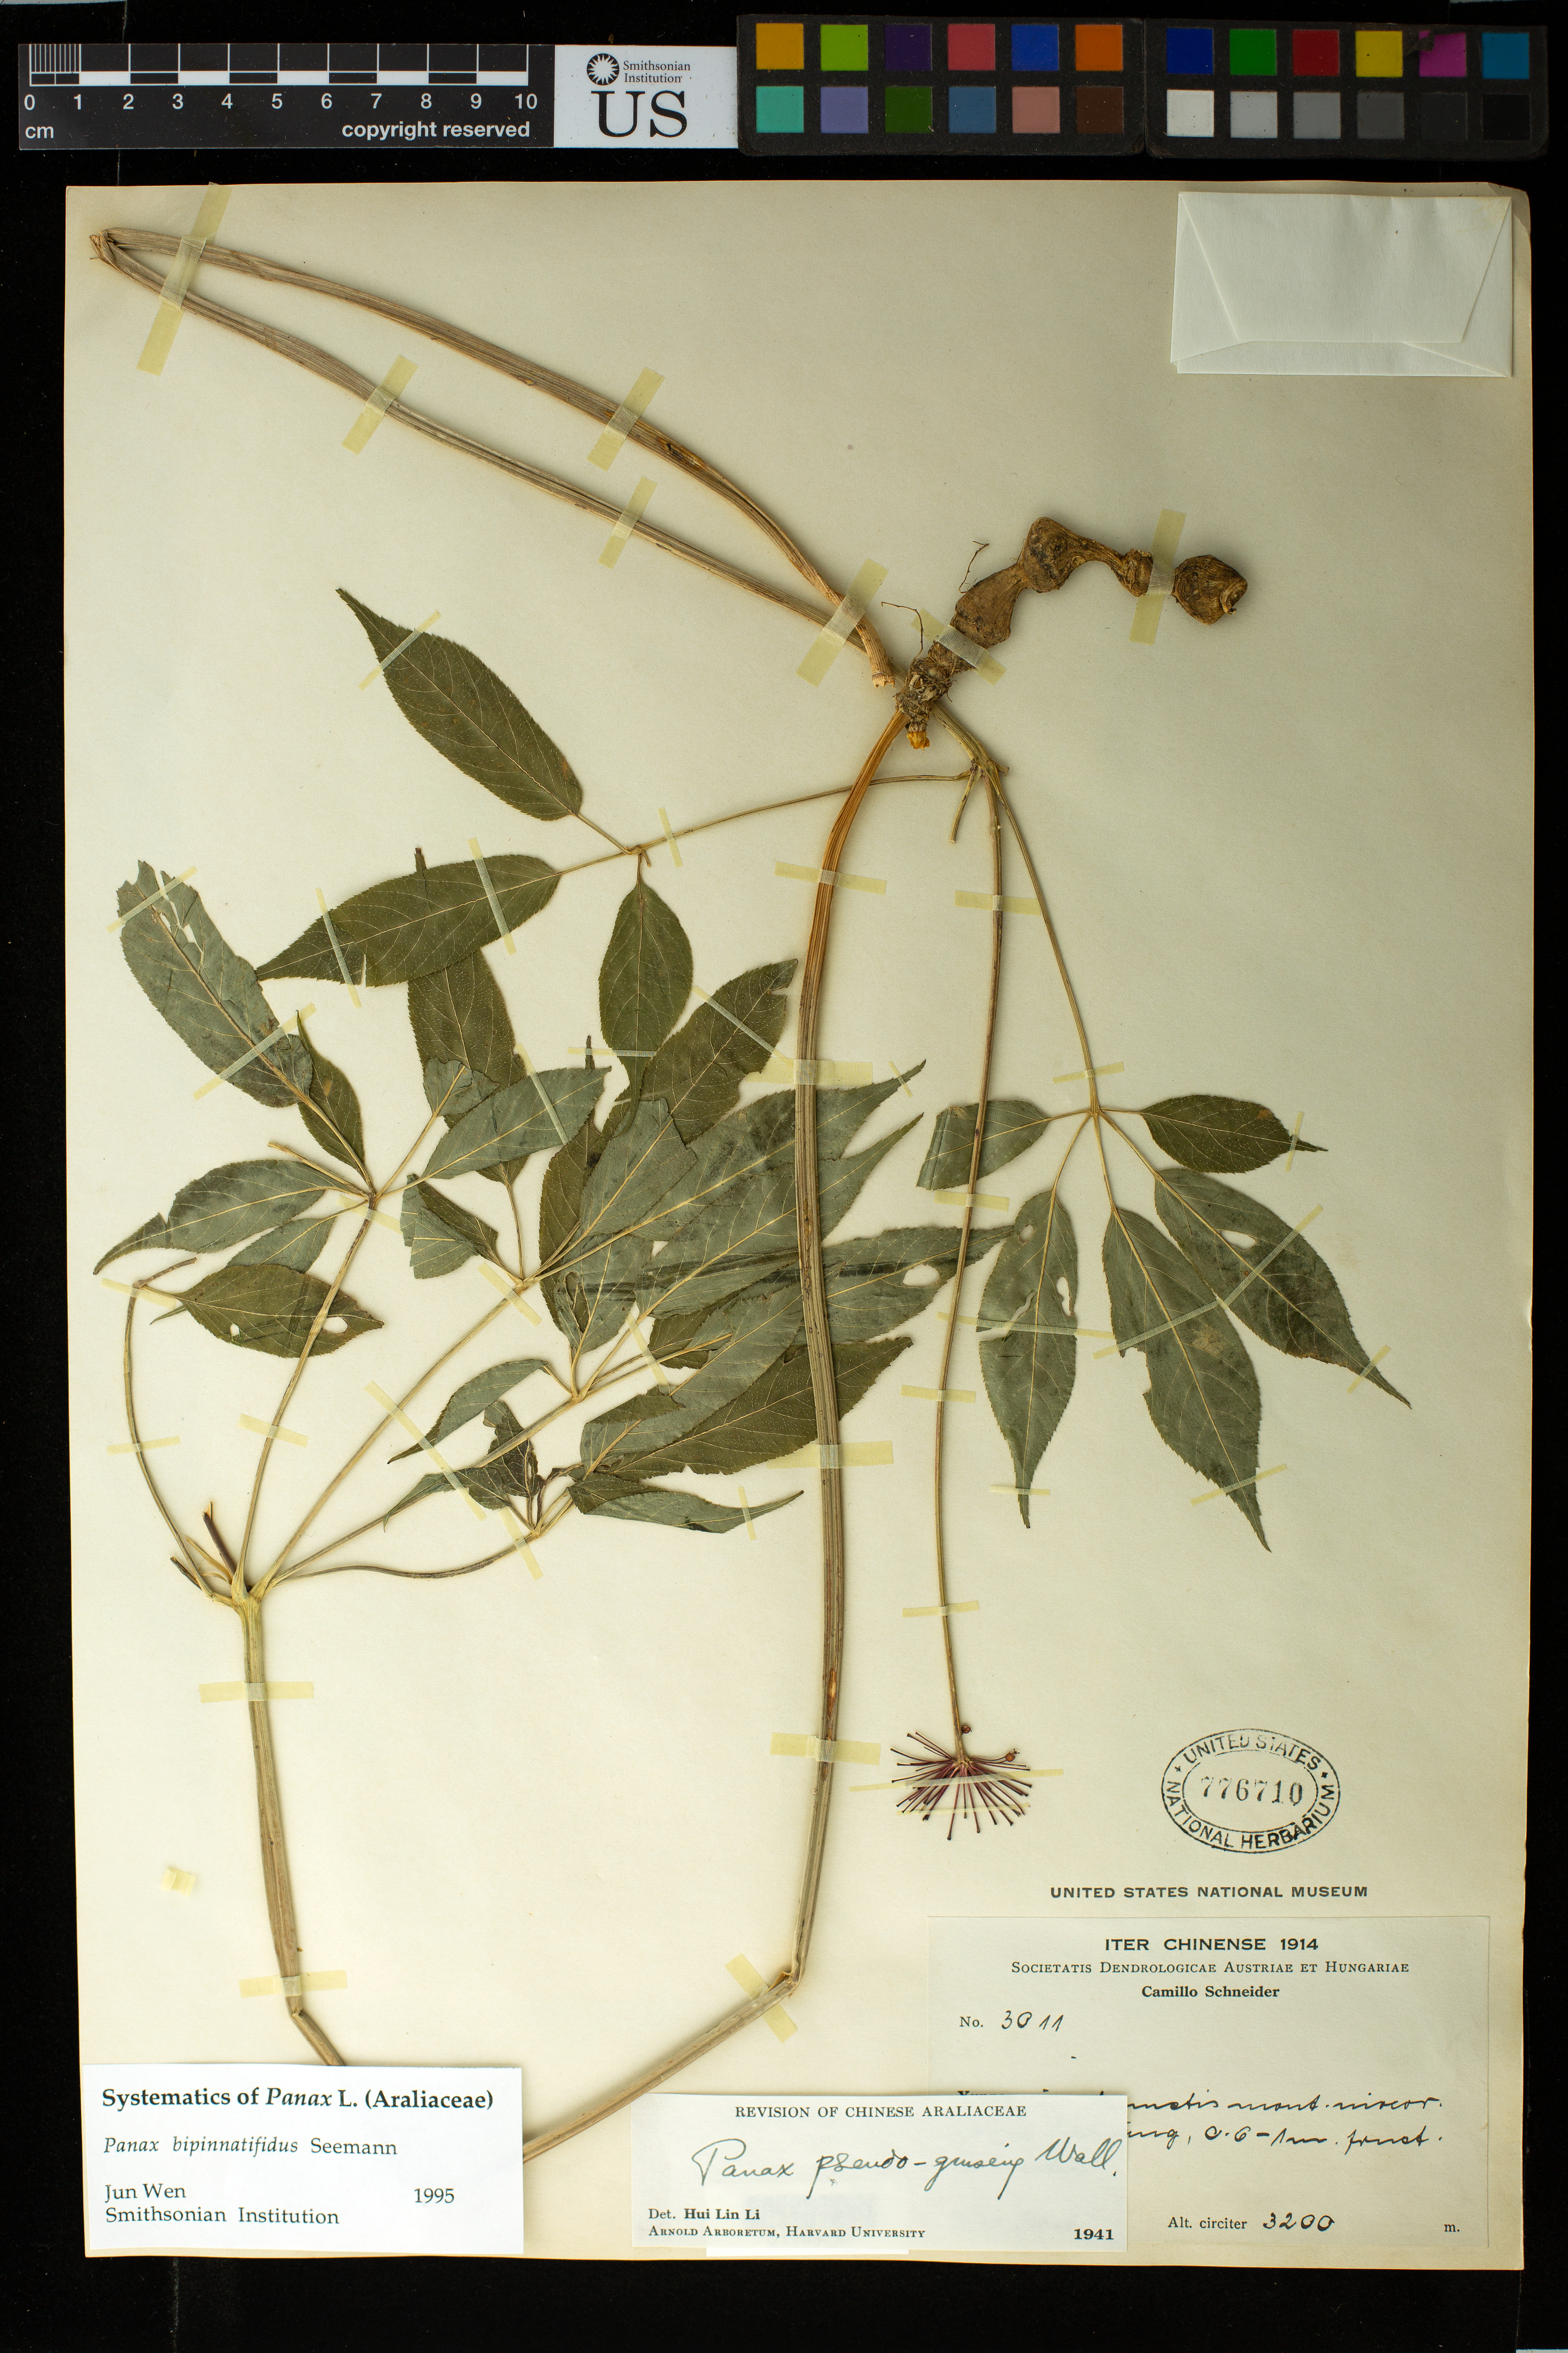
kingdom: Plantae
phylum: Tracheophyta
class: Magnoliopsida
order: Apiales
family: Araliaceae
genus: Panax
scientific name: Panax bipinnatifidus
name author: Seem.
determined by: Wen, Jun, (BOT), Smithsonian Institution - National Museum of Natural History (UNITED STATES)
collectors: C. K. Schneider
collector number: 3011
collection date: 1914-09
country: China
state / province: Yunnan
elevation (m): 3200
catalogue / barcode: US 776710